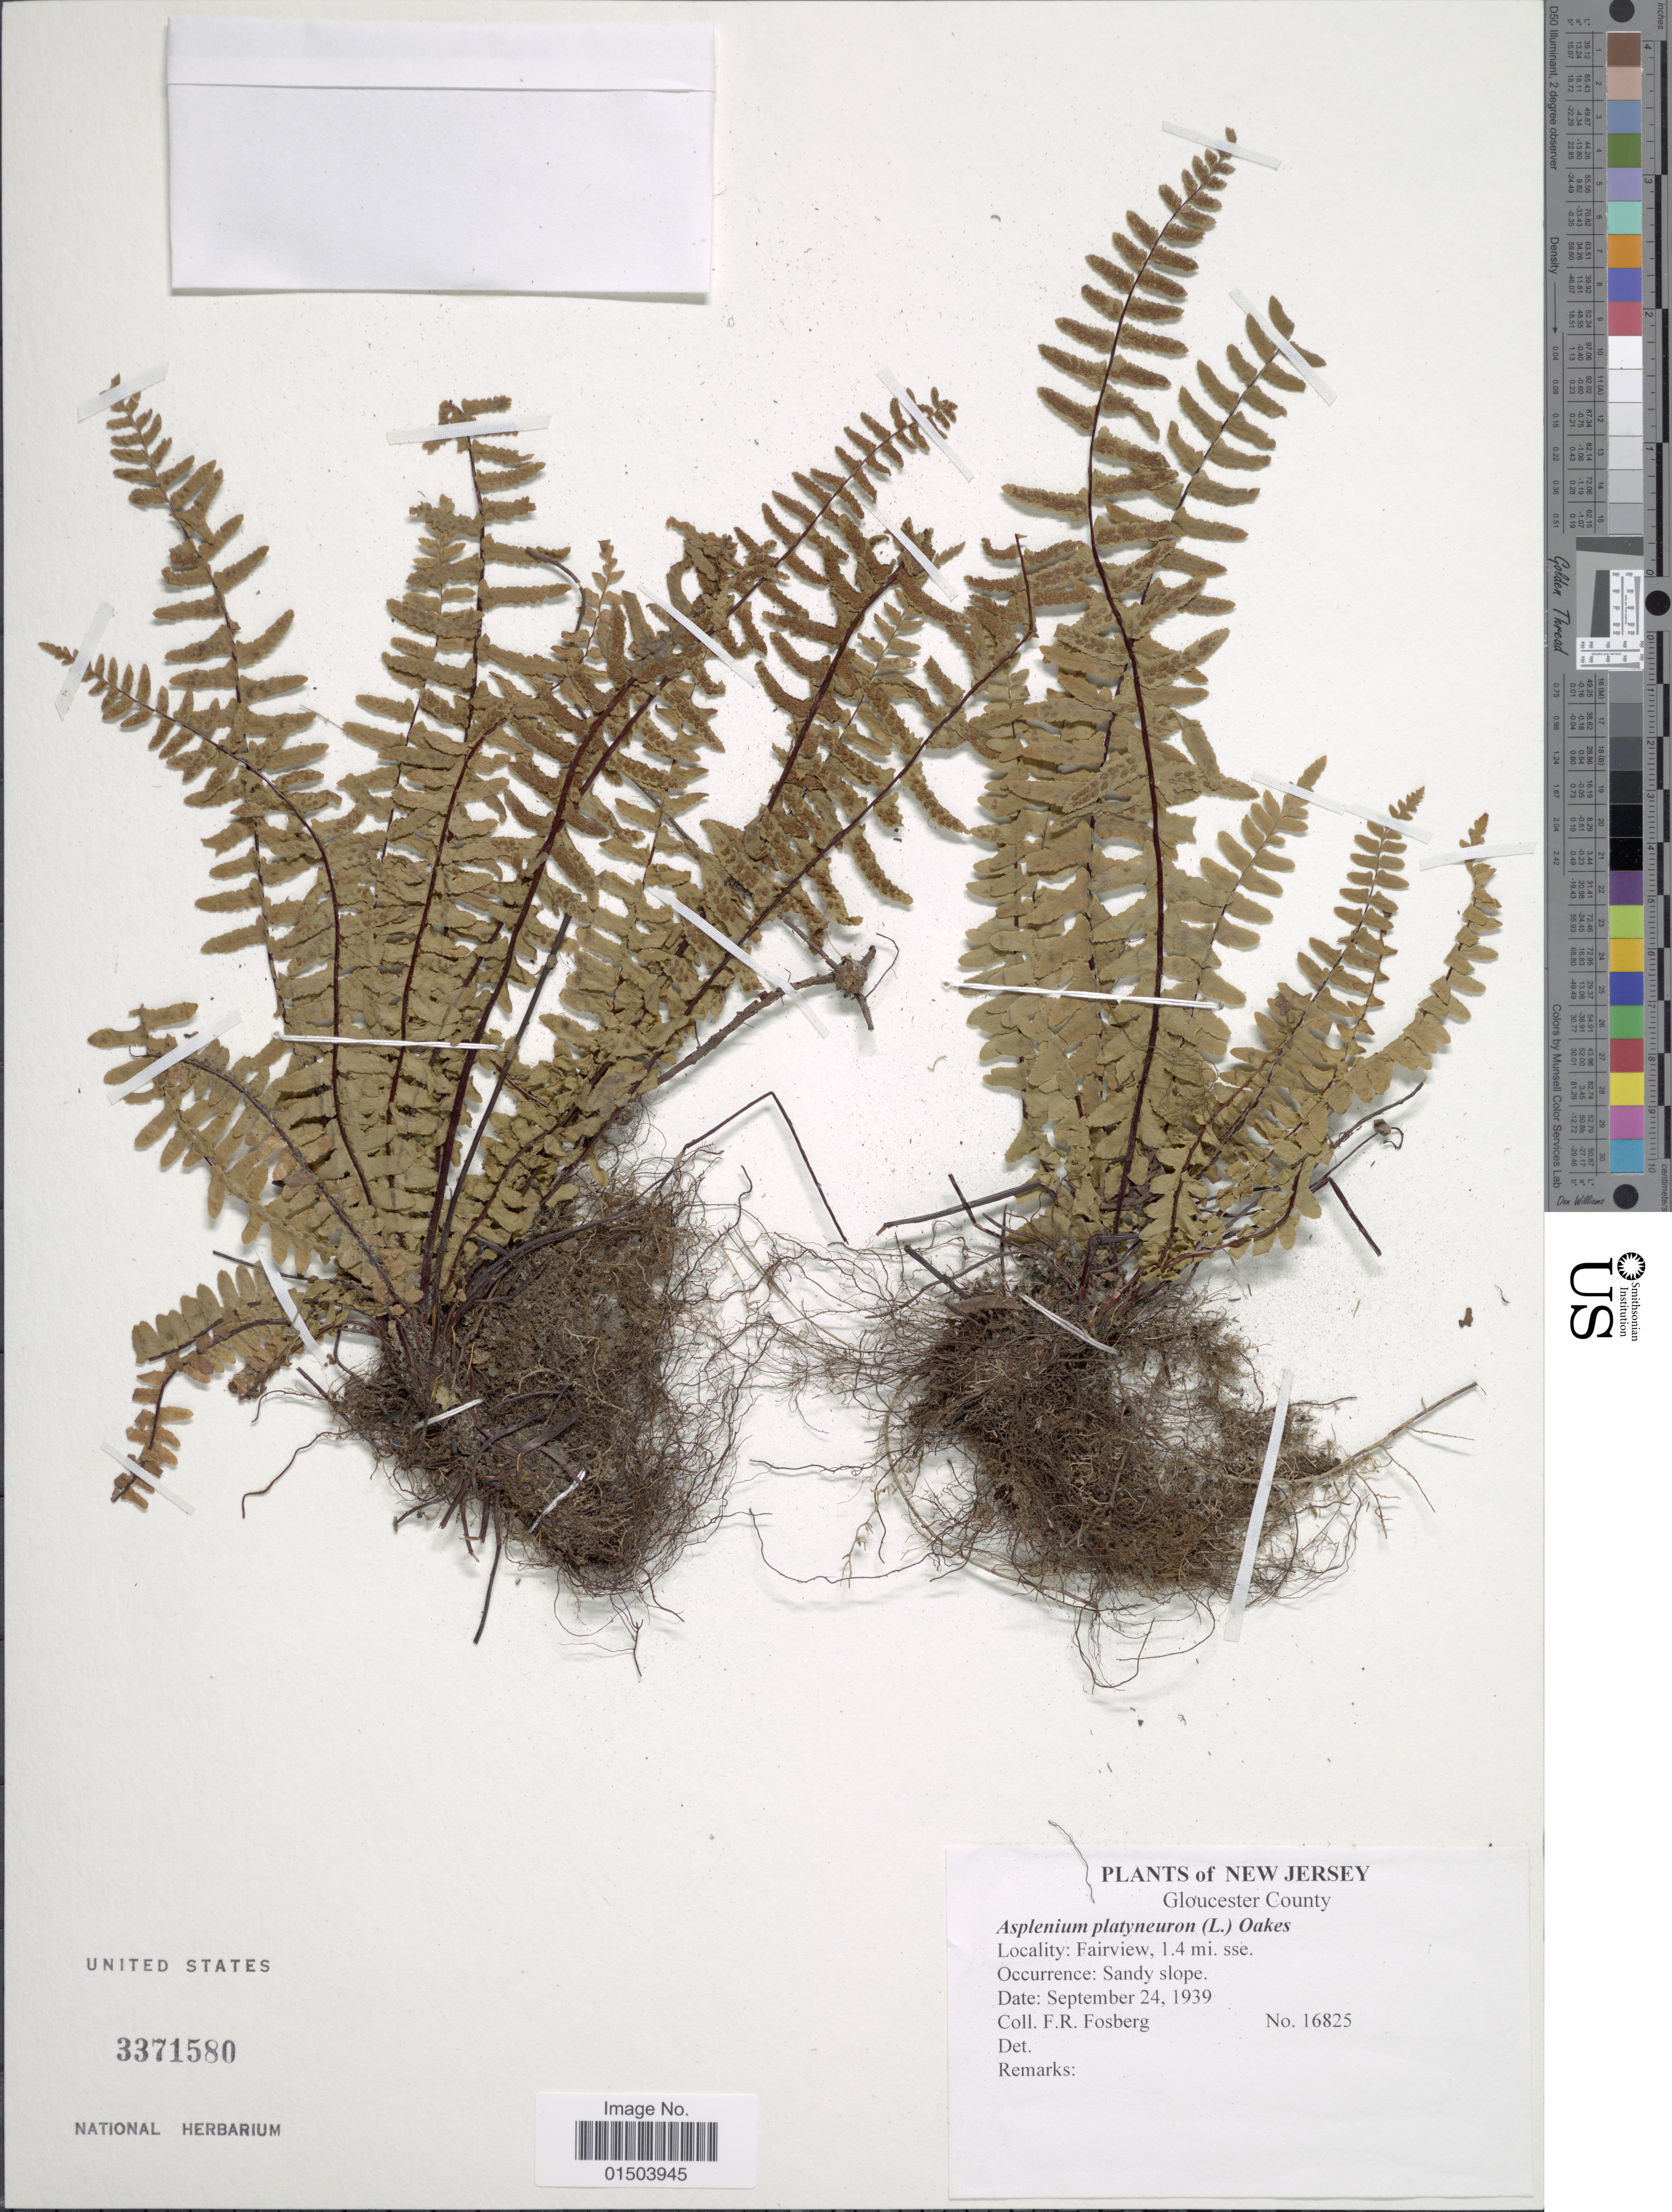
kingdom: Plantae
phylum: Tracheophyta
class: Polypodiopsida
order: Polypodiales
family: Aspleniaceae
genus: Asplenium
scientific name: Asplenium platyneuron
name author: (L.) Britton, Stearns & Poggenb.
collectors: F. R. Fosberg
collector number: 16825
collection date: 1939-09-24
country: United States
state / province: New Jersey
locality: Gloucester County. Fairview, 1.4 mi. sse.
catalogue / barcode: US 3371580